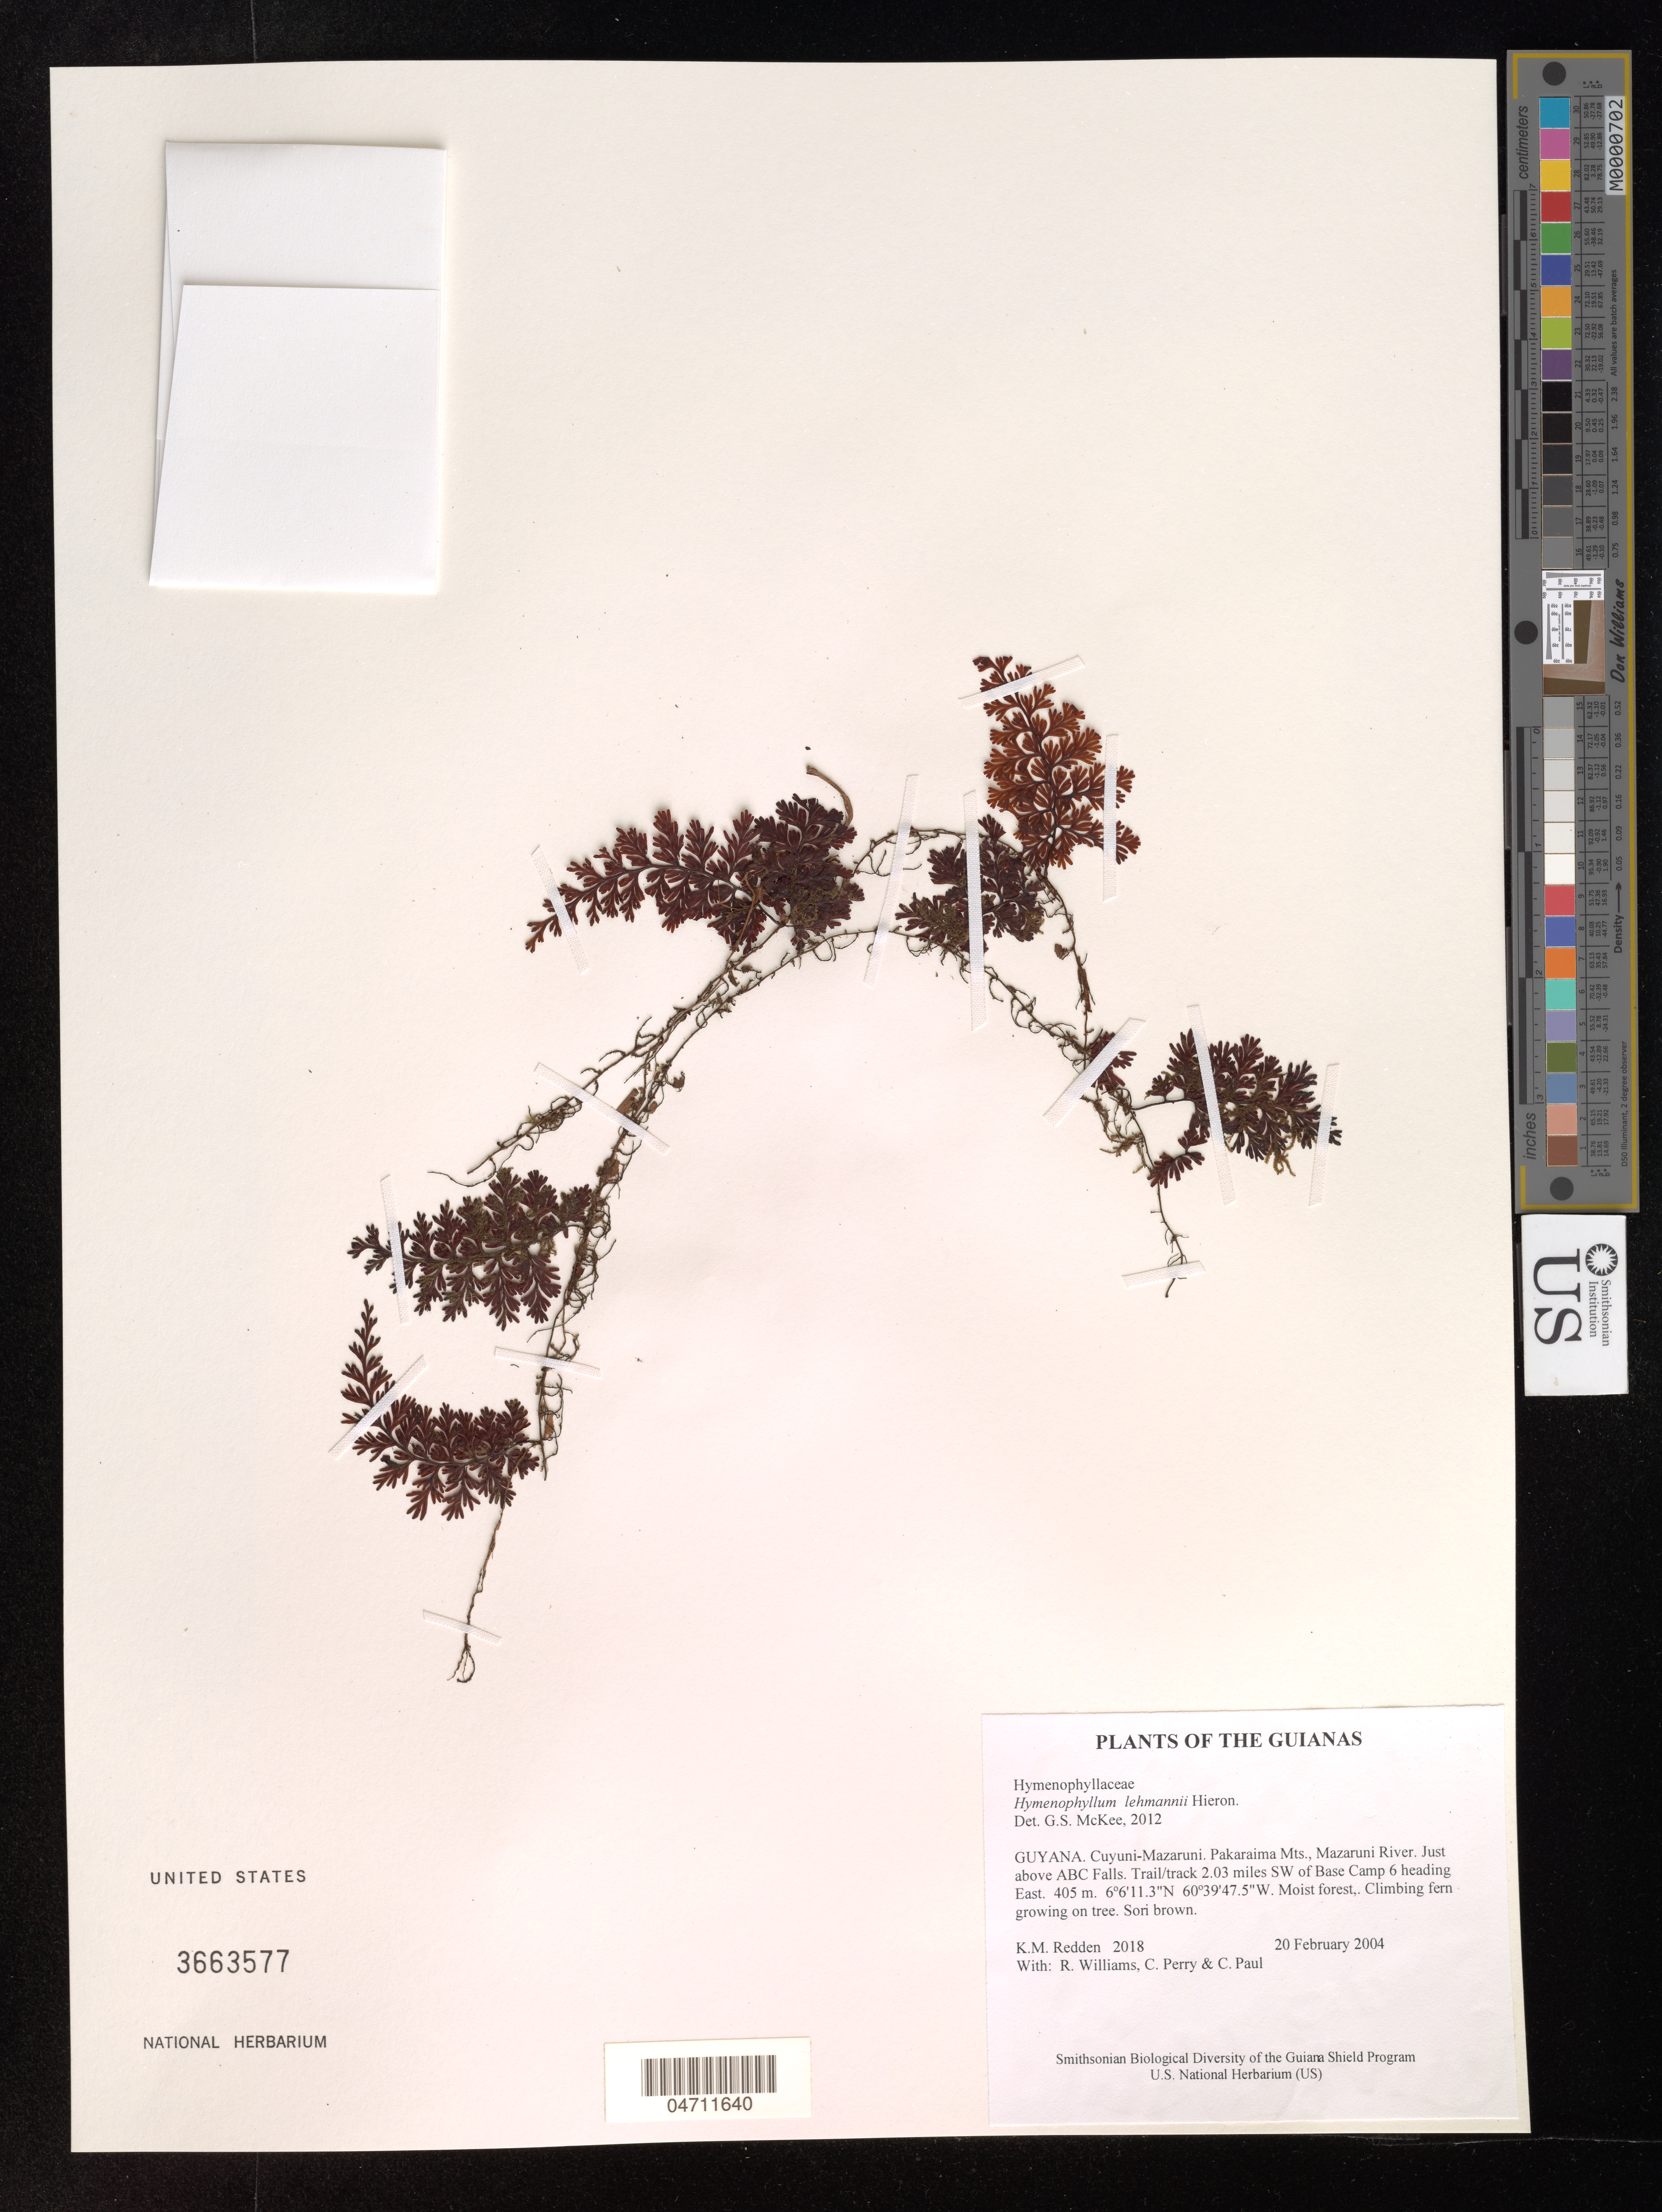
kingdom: Plantae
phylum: Tracheophyta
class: Polypodiopsida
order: Hymenophyllales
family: Hymenophyllaceae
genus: Hymenophyllum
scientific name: Hymenophyllum lehmannii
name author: Hieron.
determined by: McKee, G. S., (US), NMNH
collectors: K. M. Redden, R. Williams, C. Perry & C. Paul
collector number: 2018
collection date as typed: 20 February 2004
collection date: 2004-02-20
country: Guyana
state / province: Cuyuni-Mazaruni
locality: Pakaraima Mts., Mazaruni River. Just above ABC Falls. Trail/track 2.03 miles SW of Base Camp 6 heading East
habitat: Moist forest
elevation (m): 405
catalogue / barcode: US 3663577